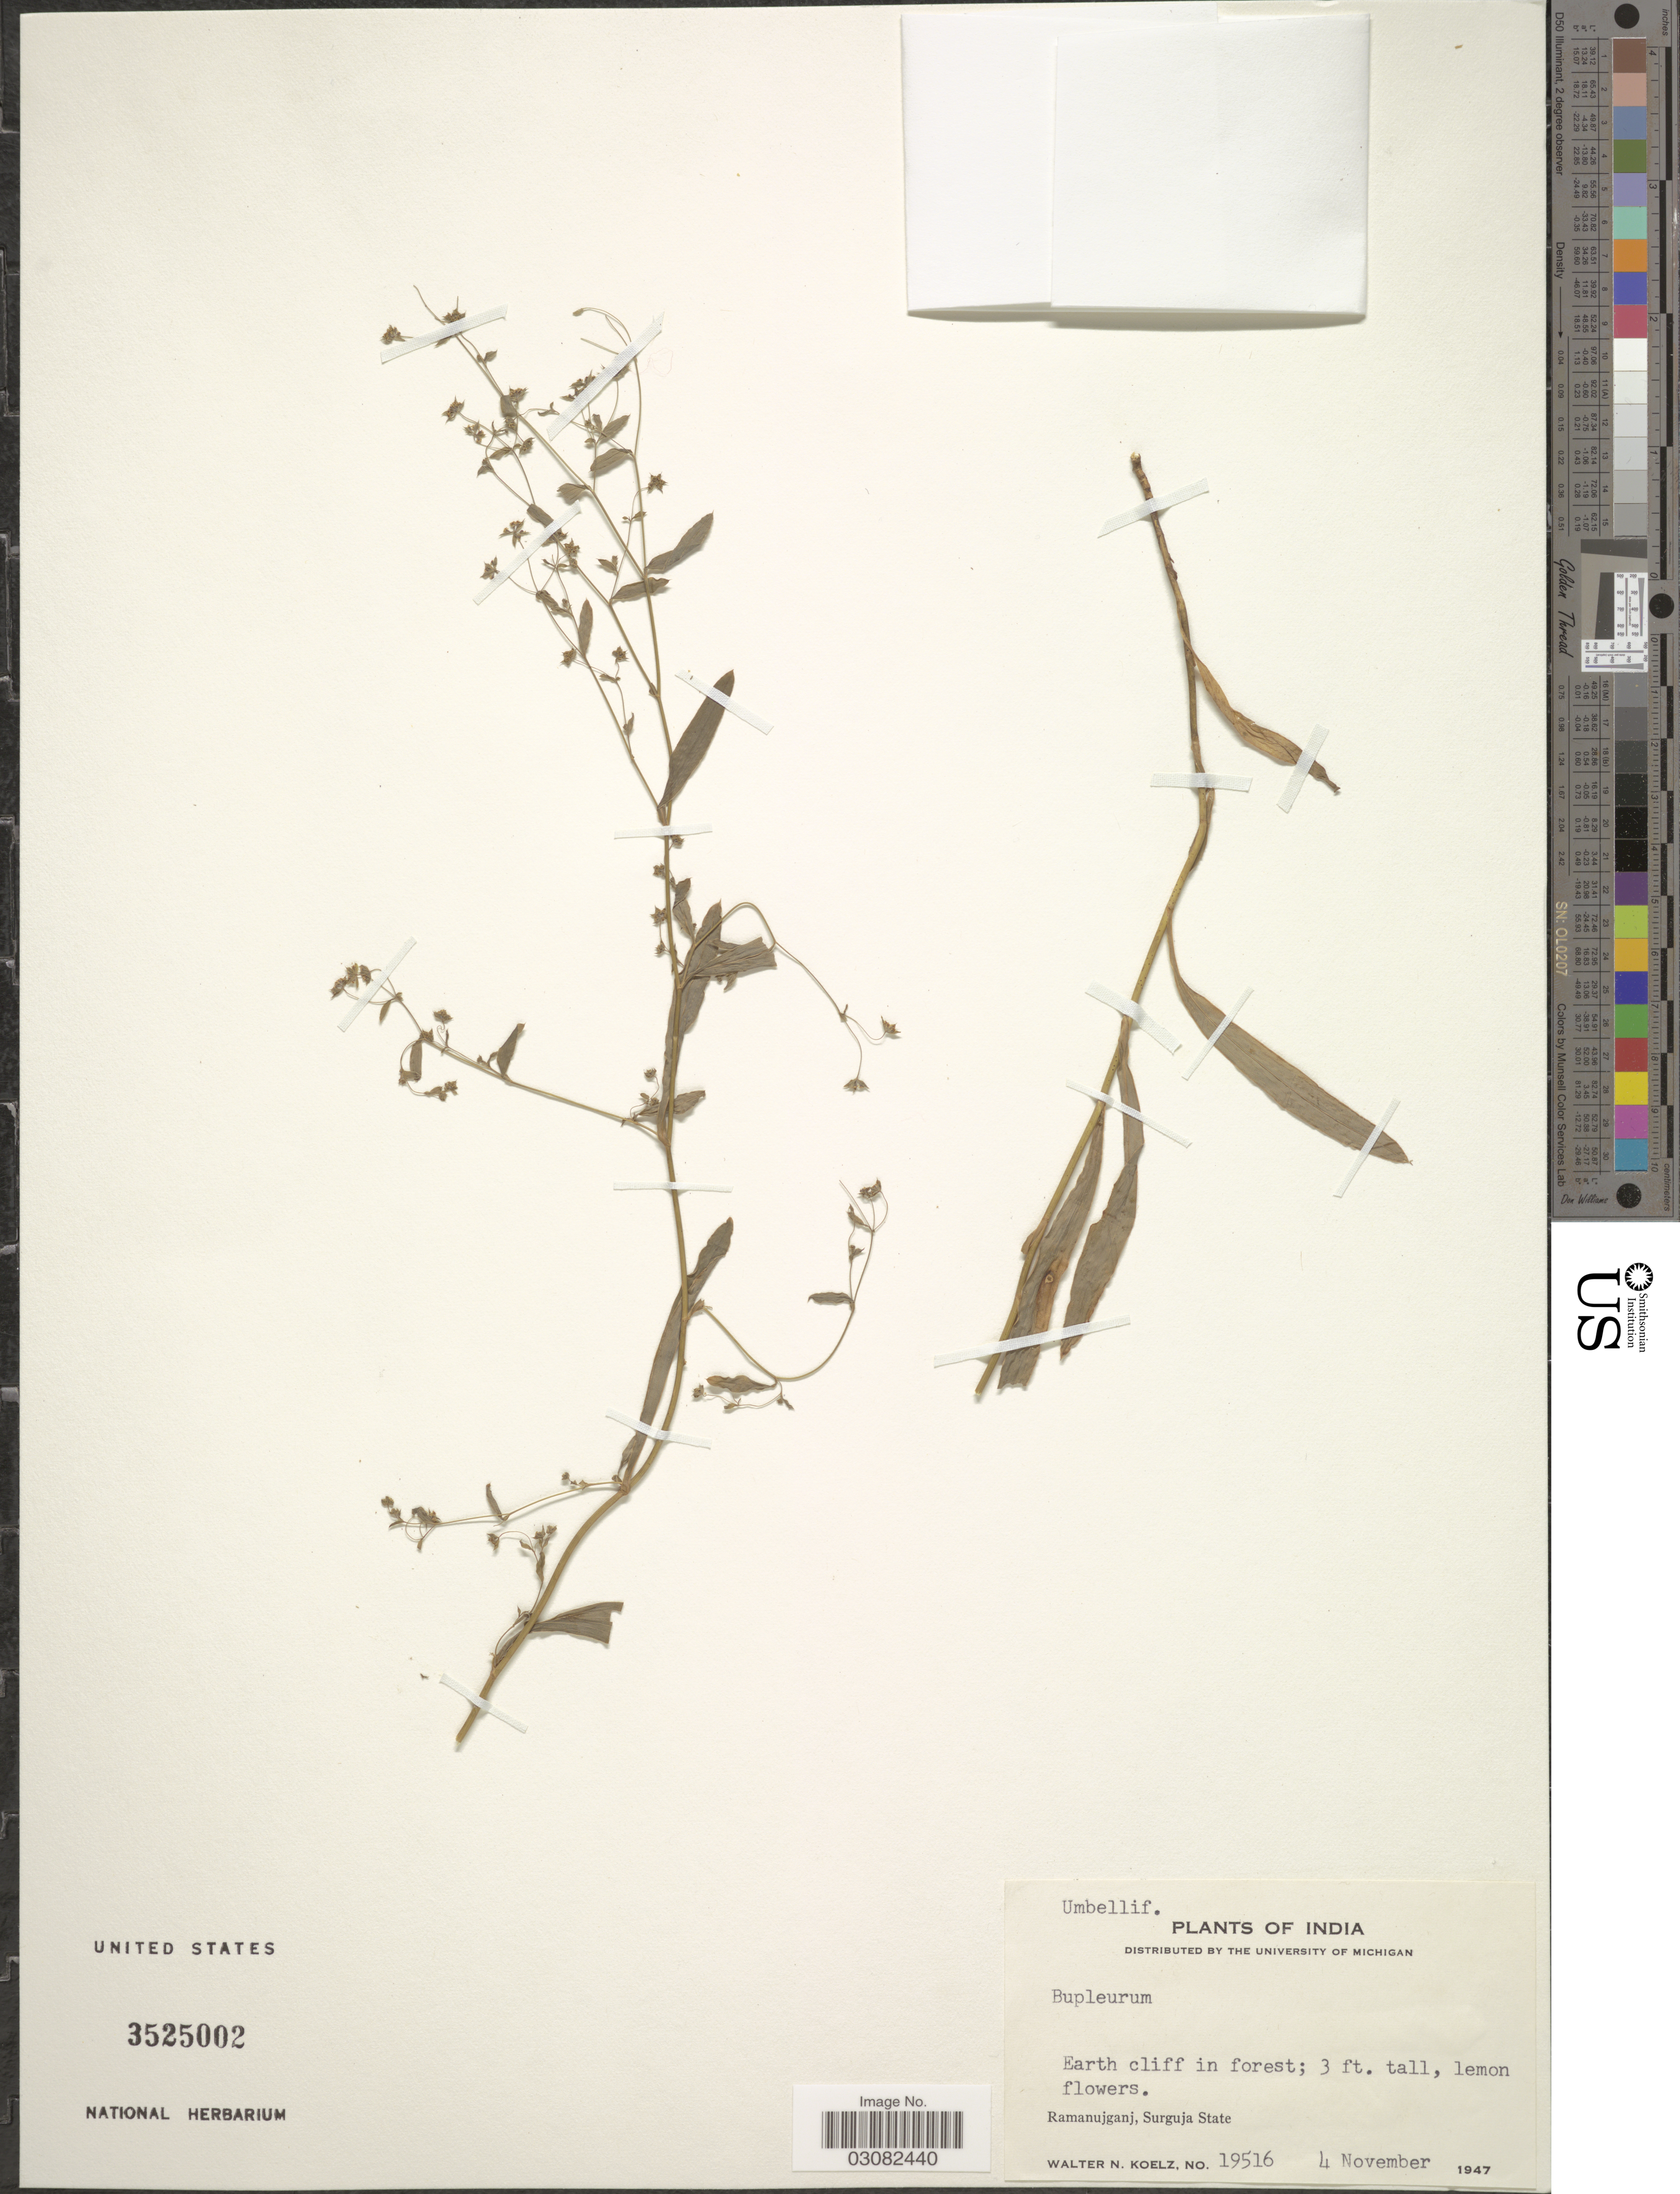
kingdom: Plantae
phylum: Tracheophyta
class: Magnoliopsida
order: Apiales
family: Apiaceae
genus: Bupleurum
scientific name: Bupleurum sp.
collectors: W. N. Koelz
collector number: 19516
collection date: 1947-11-04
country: India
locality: Ramanujgani, Surguja State.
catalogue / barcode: US 3525002